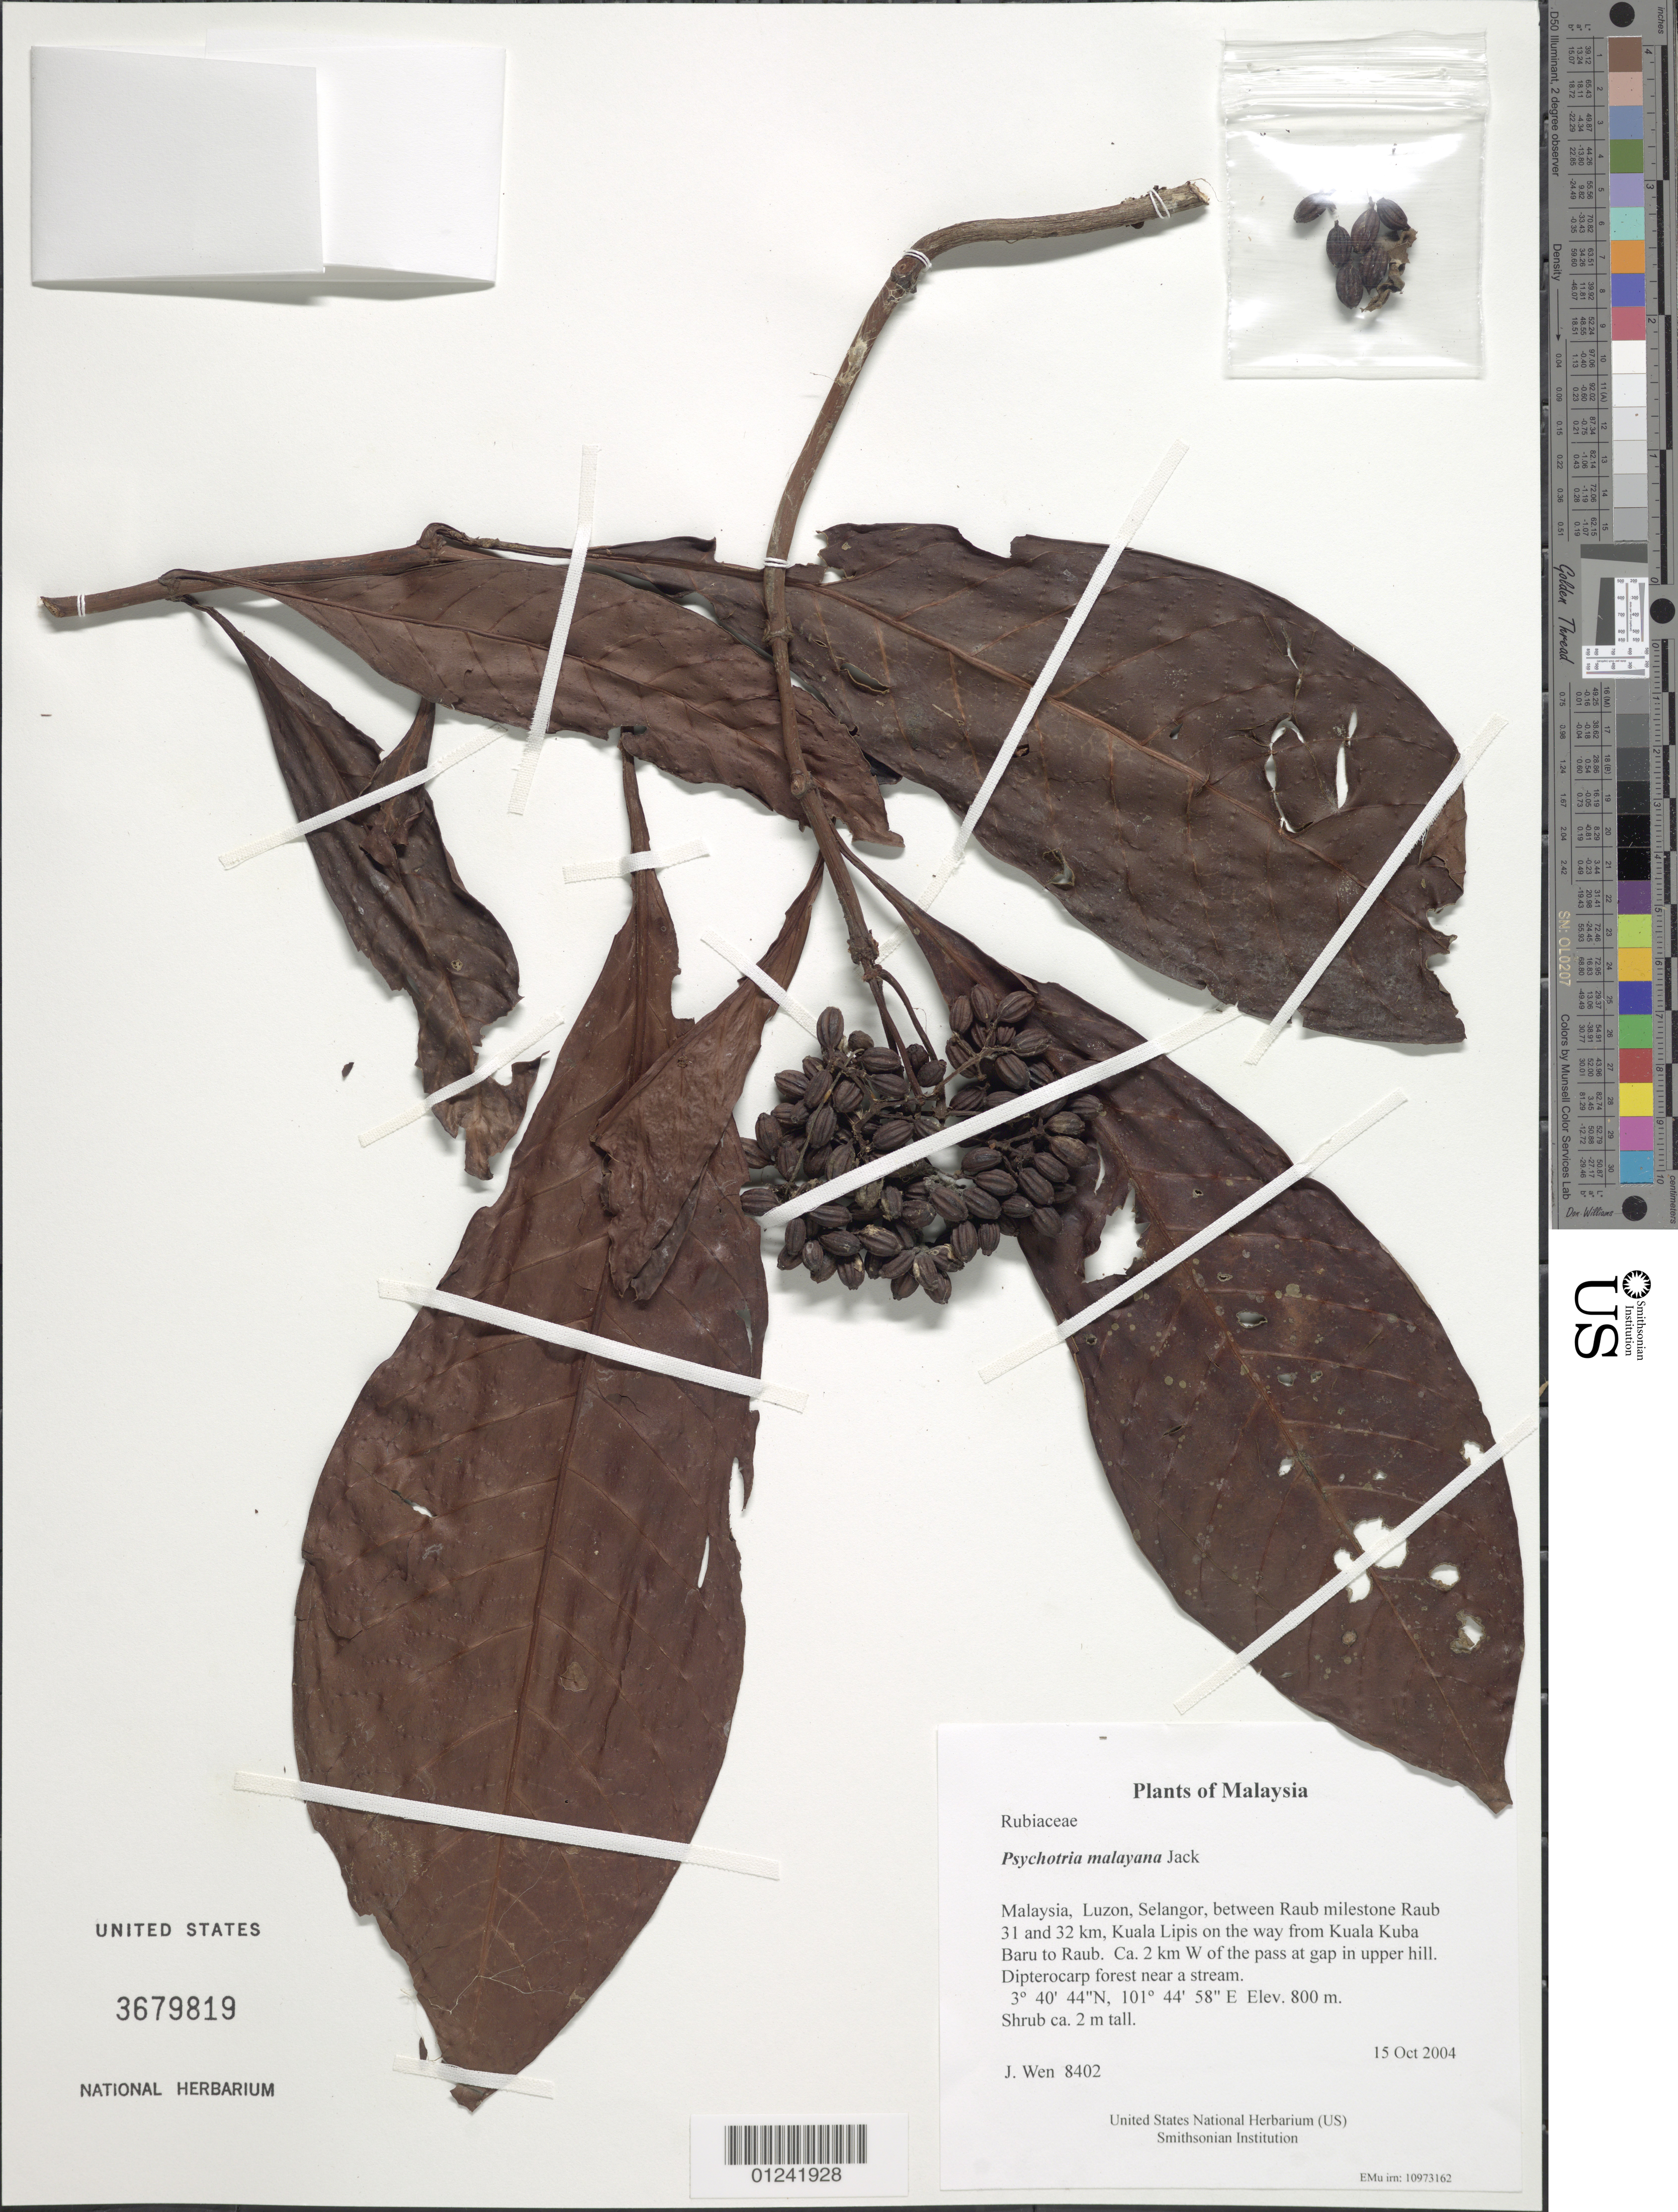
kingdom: Plantae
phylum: Tracheophyta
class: Magnoliopsida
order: Gentianales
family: Rubiaceae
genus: Psychotria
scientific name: Psychotria malayana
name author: Jack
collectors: J. Wen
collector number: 8402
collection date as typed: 15 Oct 2004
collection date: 2004-10-15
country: Malaysia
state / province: Selangor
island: Luzon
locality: between Raub milestone Raub 31 and 32 km, Kuala Lipis on the way from Kuala Kuba Baru to Raub. Ca. 2 km W of the pass at gap in upper hill. Dipterocarp forest near a stream.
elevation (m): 800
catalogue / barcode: US 3679819